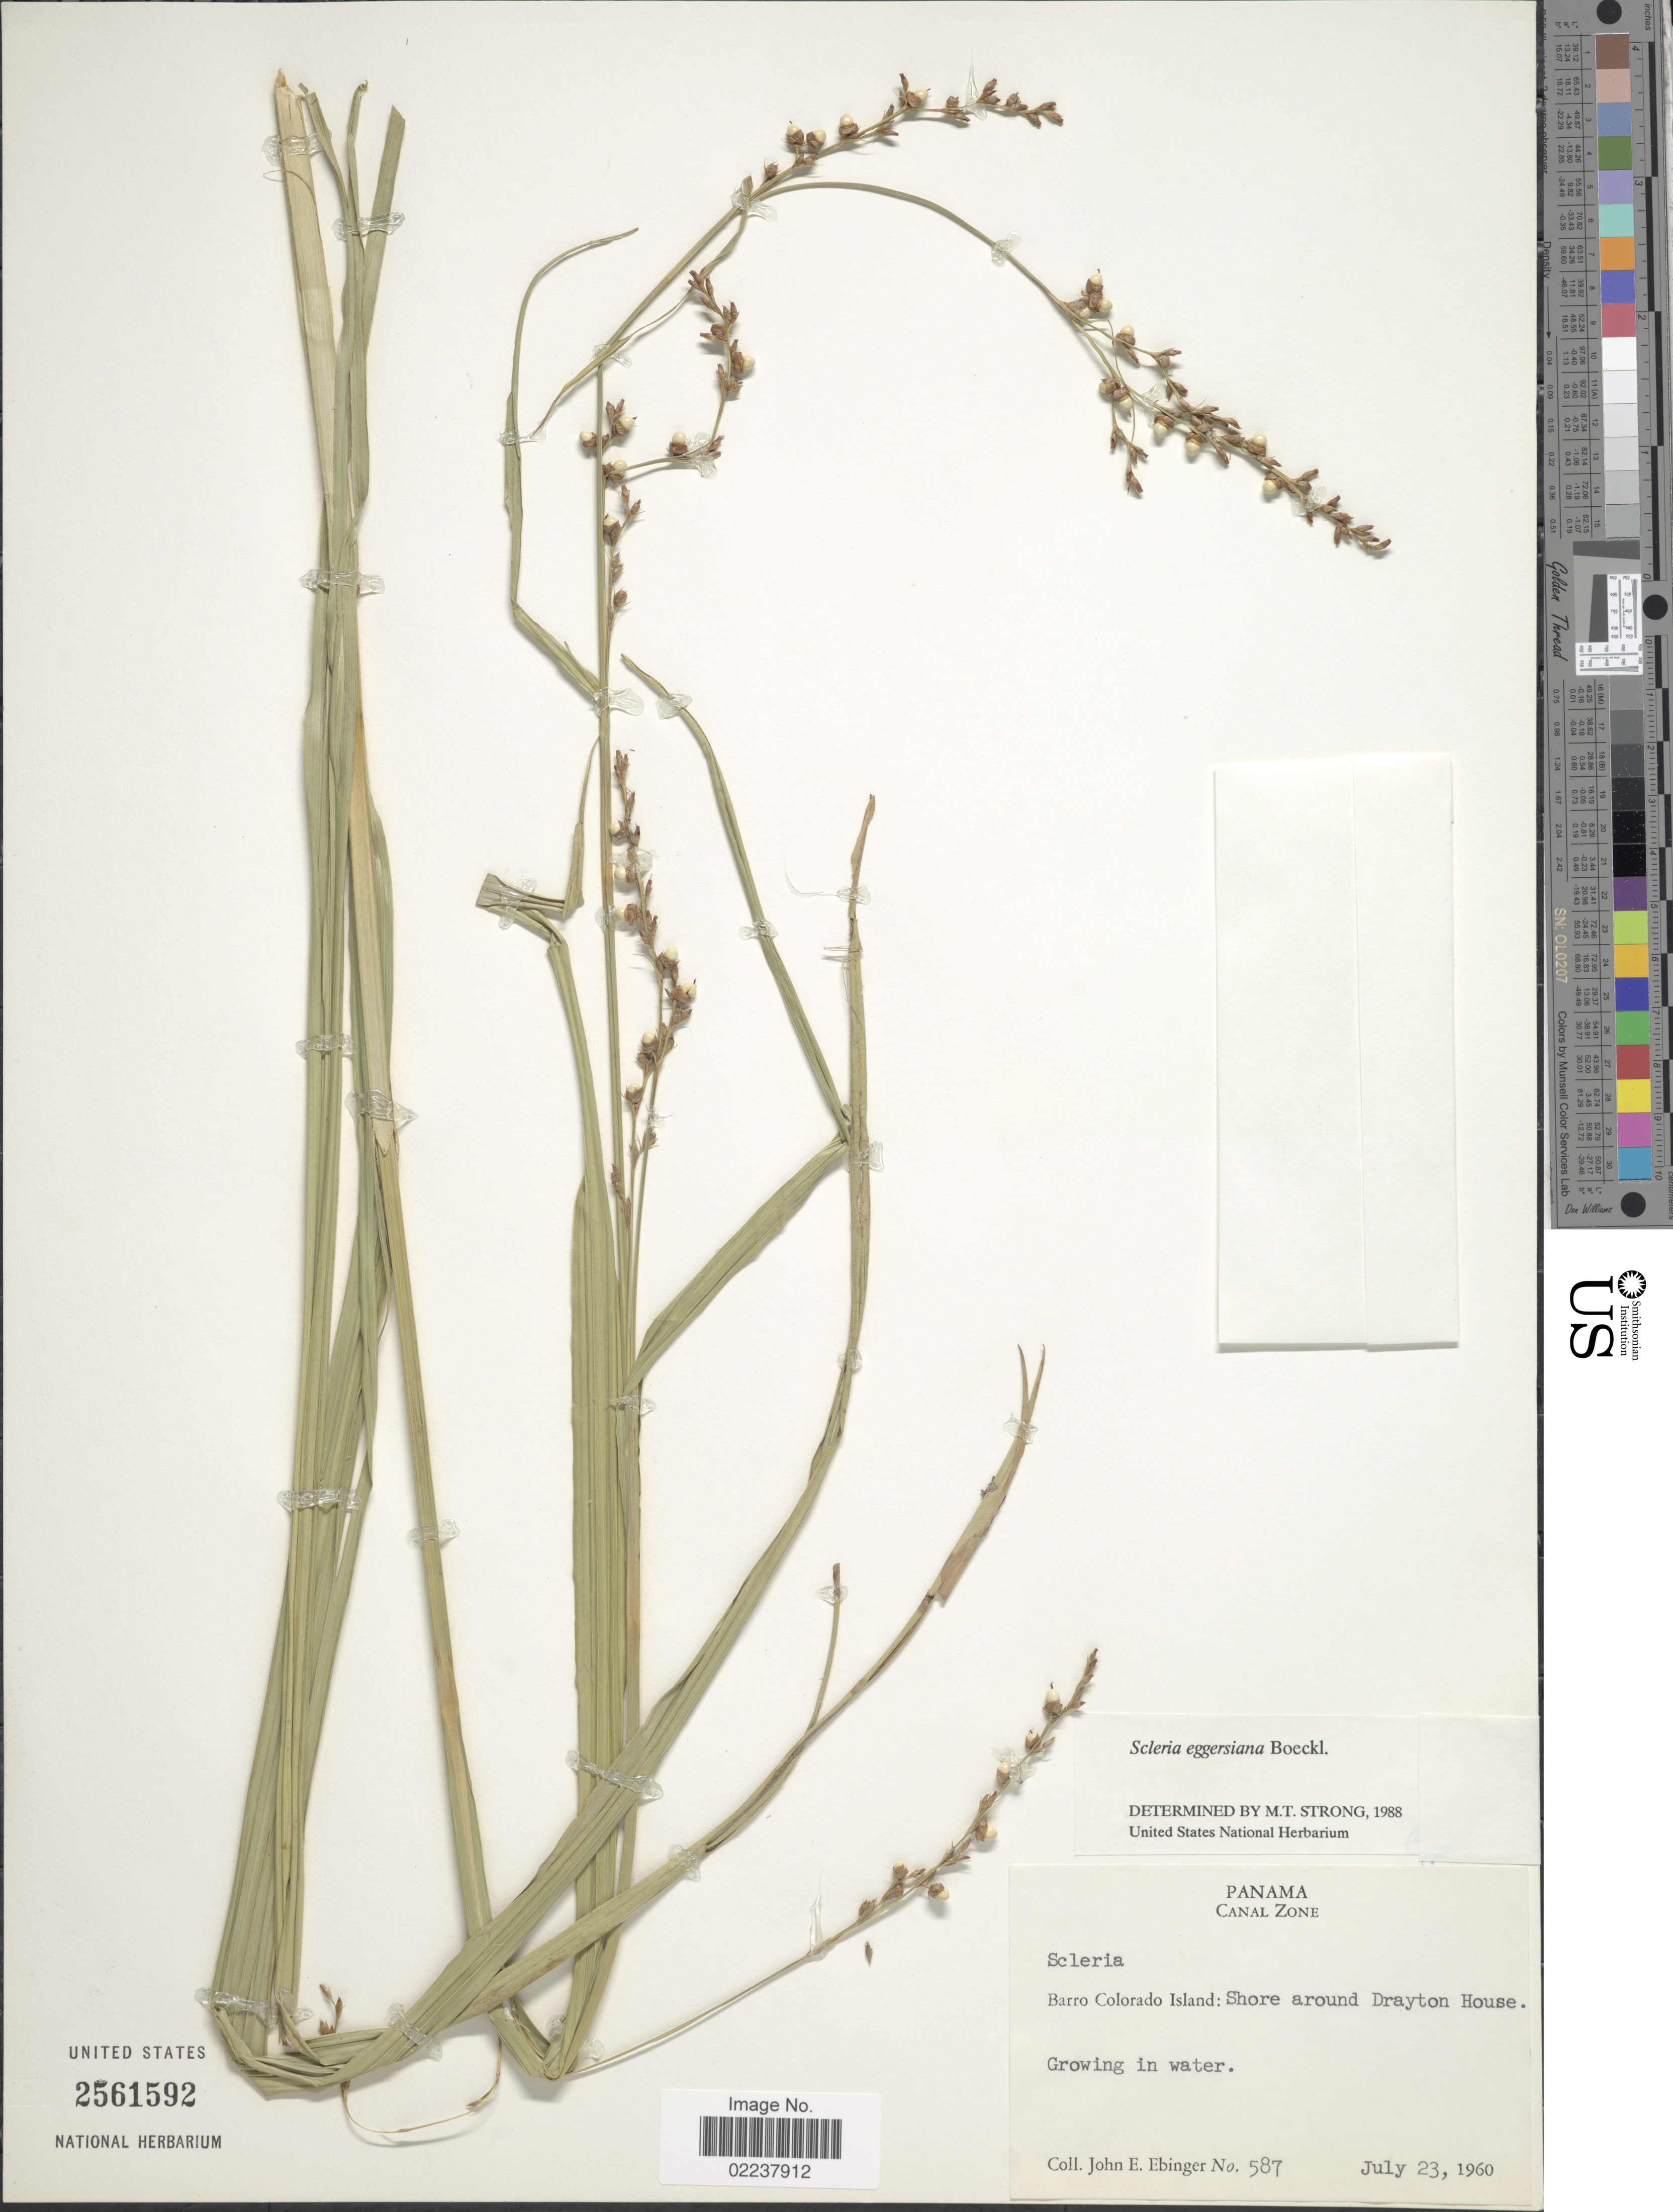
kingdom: Plantae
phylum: Tracheophyta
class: Liliopsida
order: Poales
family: Cyperaceae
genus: Scleria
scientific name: Scleria eggersiana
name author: Boeckeler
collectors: J. Ebinger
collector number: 587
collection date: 1960-07-23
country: Panama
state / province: Panamá Oeste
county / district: Canal Zone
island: Barro Colorado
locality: Barro Colorado Island: Shore around Drayton House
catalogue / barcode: US 2561592